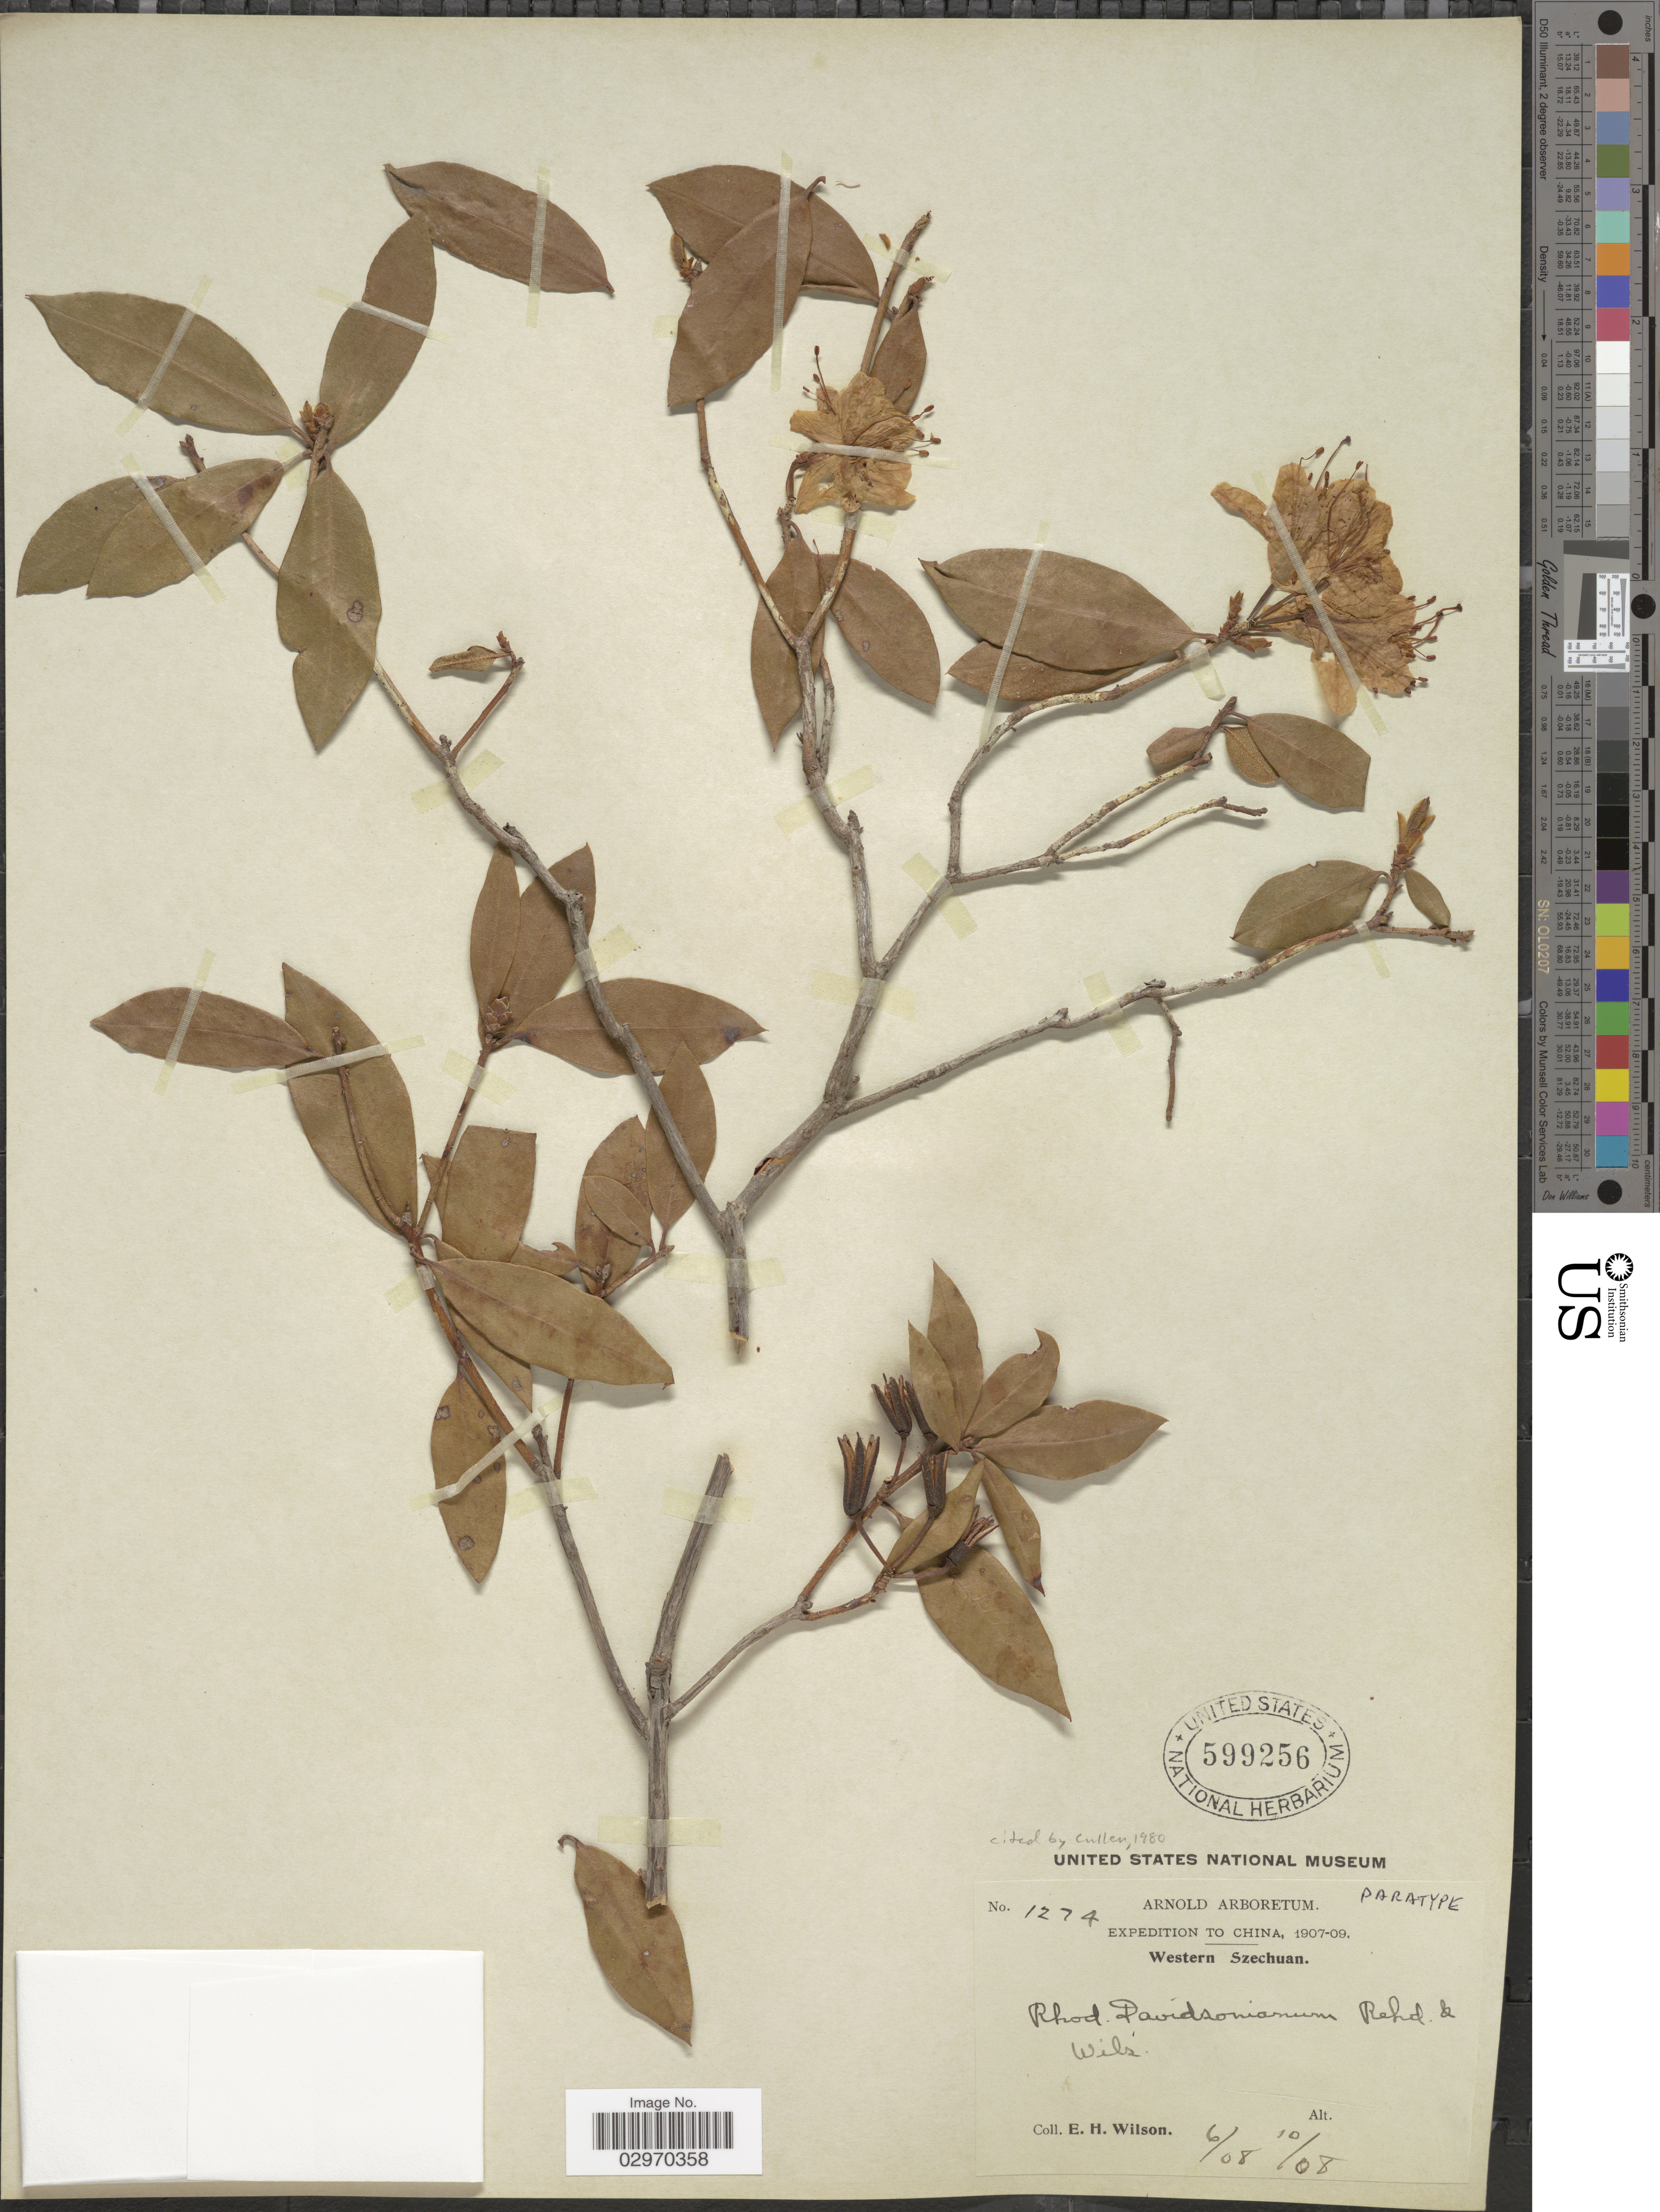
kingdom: Plantae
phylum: Tracheophyta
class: Magnoliopsida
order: Ericales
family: Ericaceae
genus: Rhododendron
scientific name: Rhododendron davidsonianum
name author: Rehder & E.H. Wilson in Sarg.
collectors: E. Wilson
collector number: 1274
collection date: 1908-06/1908-10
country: China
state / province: Sichuan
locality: Western Szechuan.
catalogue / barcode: US 599256